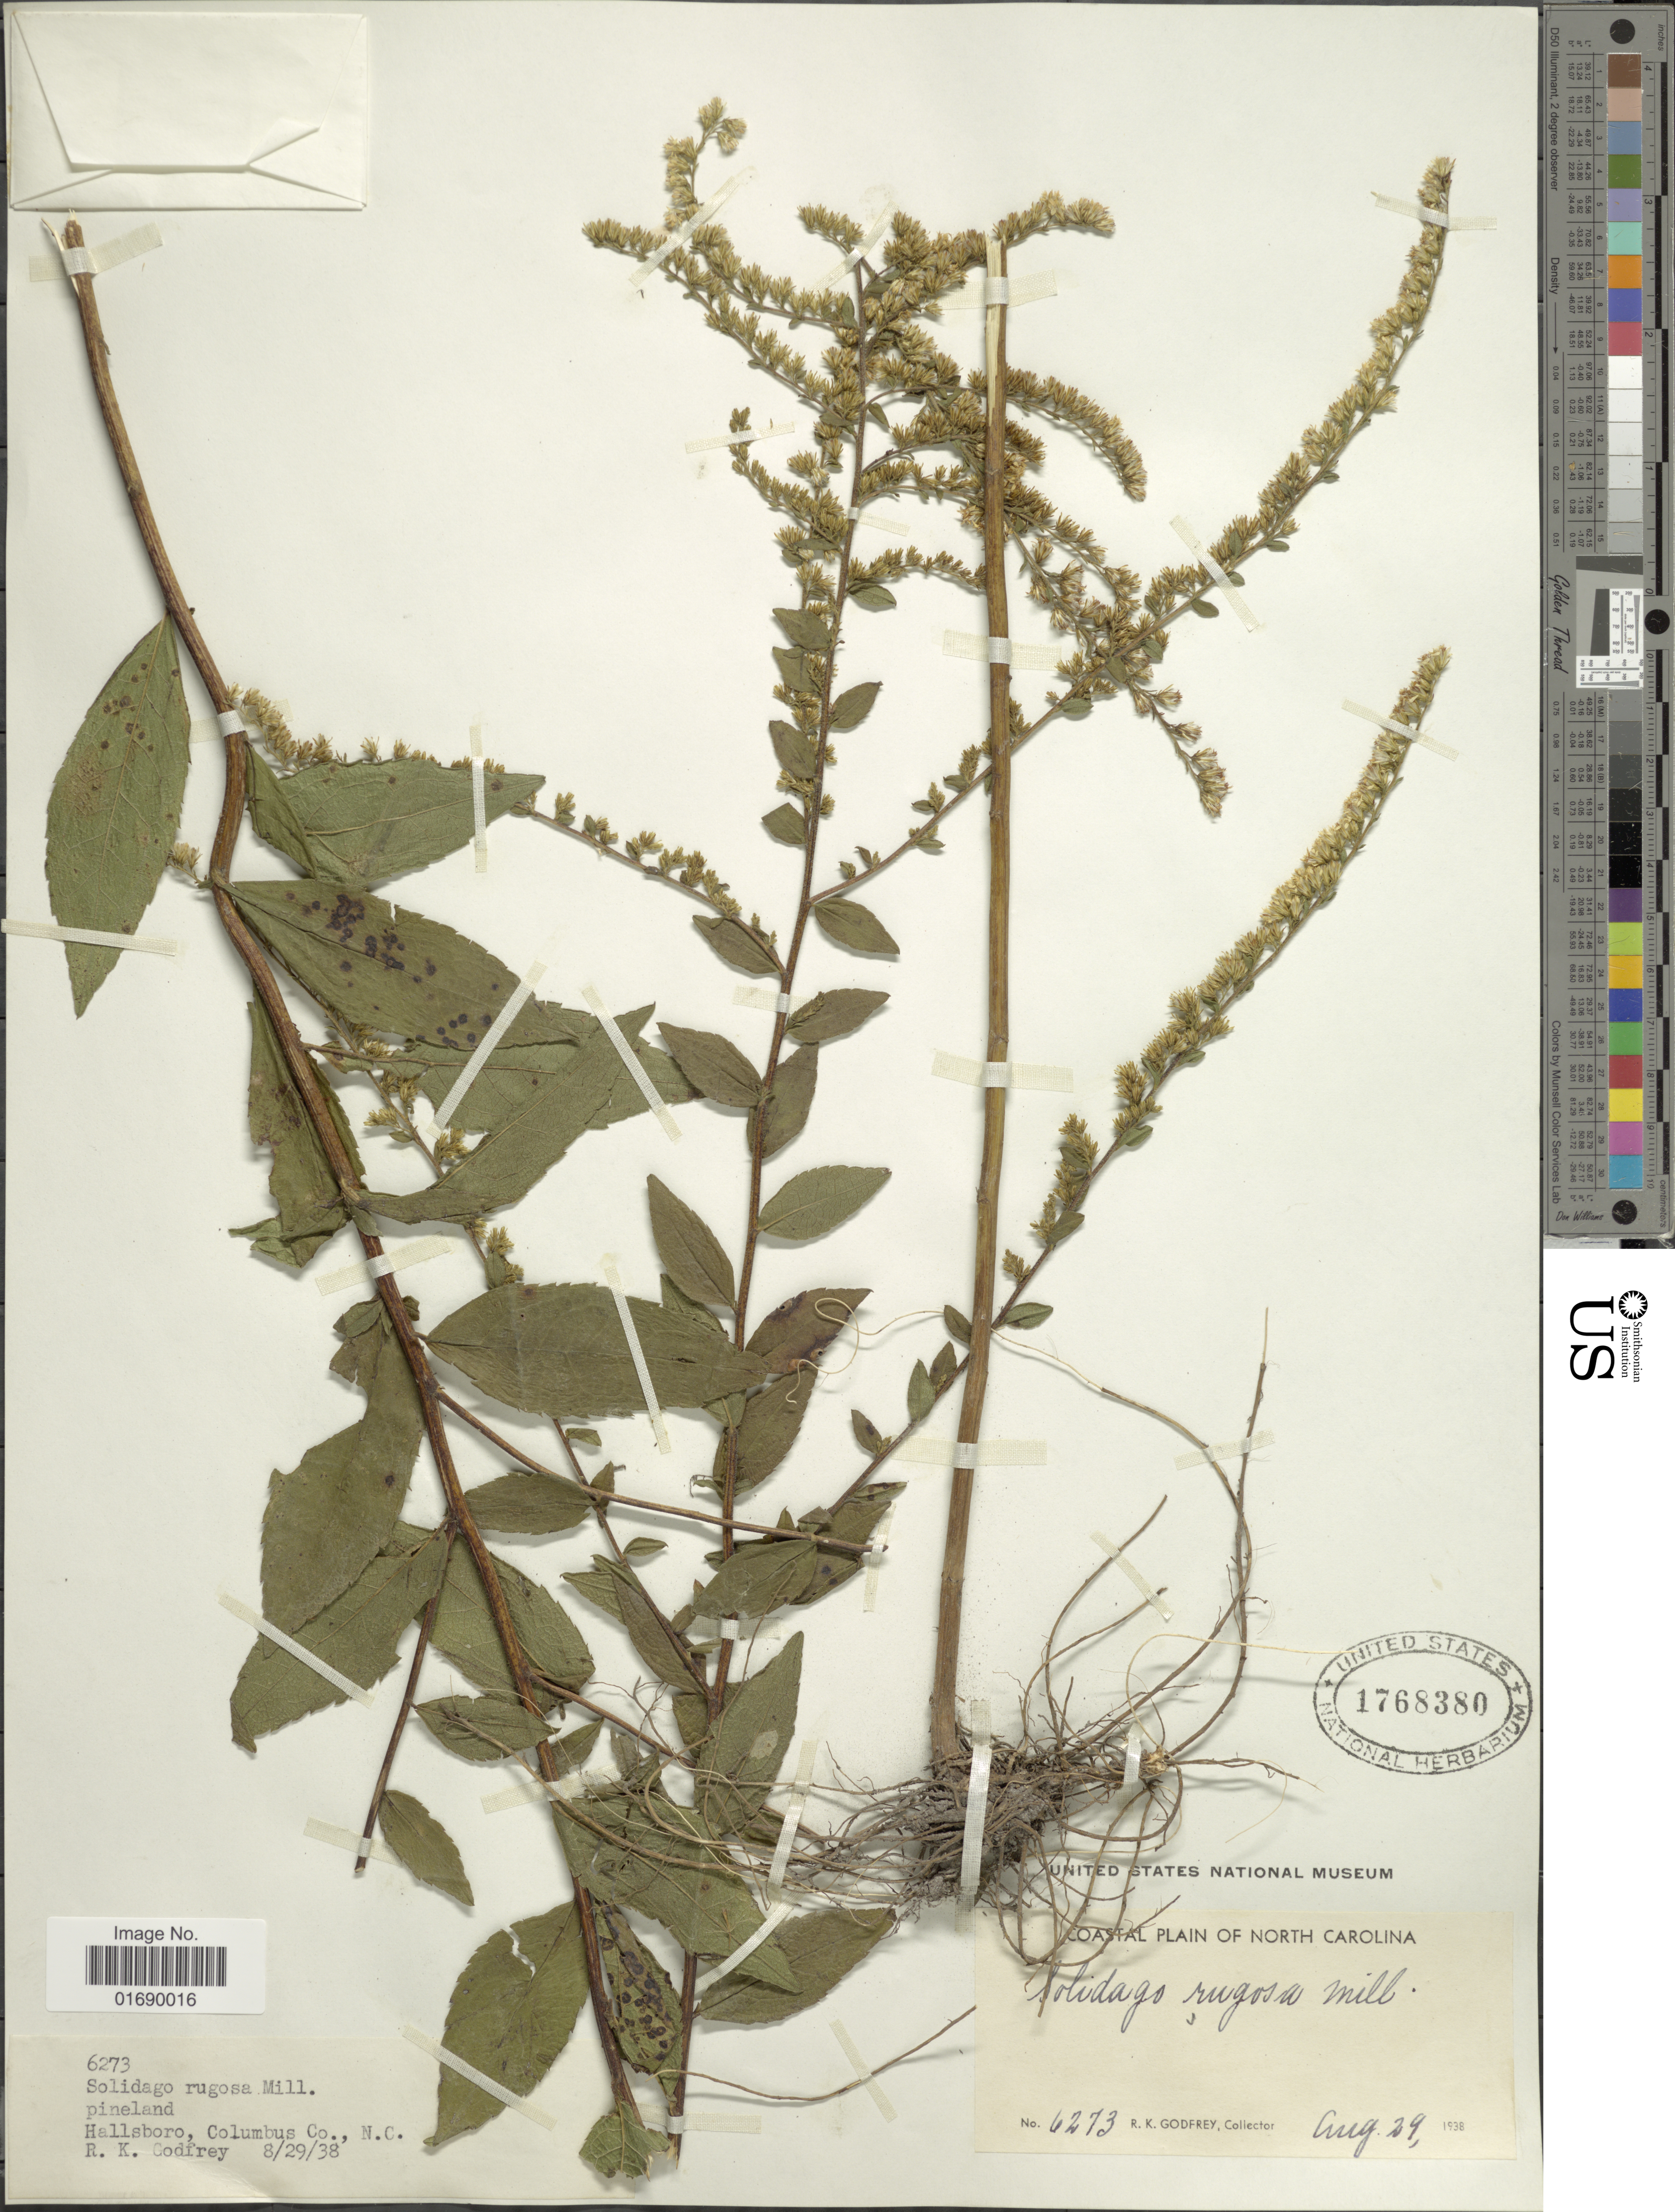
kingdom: Plantae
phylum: Tracheophyta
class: Magnoliopsida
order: Asterales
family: Asteraceae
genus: Solidago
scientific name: Solidago rugosa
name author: Mill.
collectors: R. K. Godfrey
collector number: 6273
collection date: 1938-08-29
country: United States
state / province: North Carolina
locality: Coastal Plain of North Carolina, Hallsboro, Columbus Co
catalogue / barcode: US 1768380